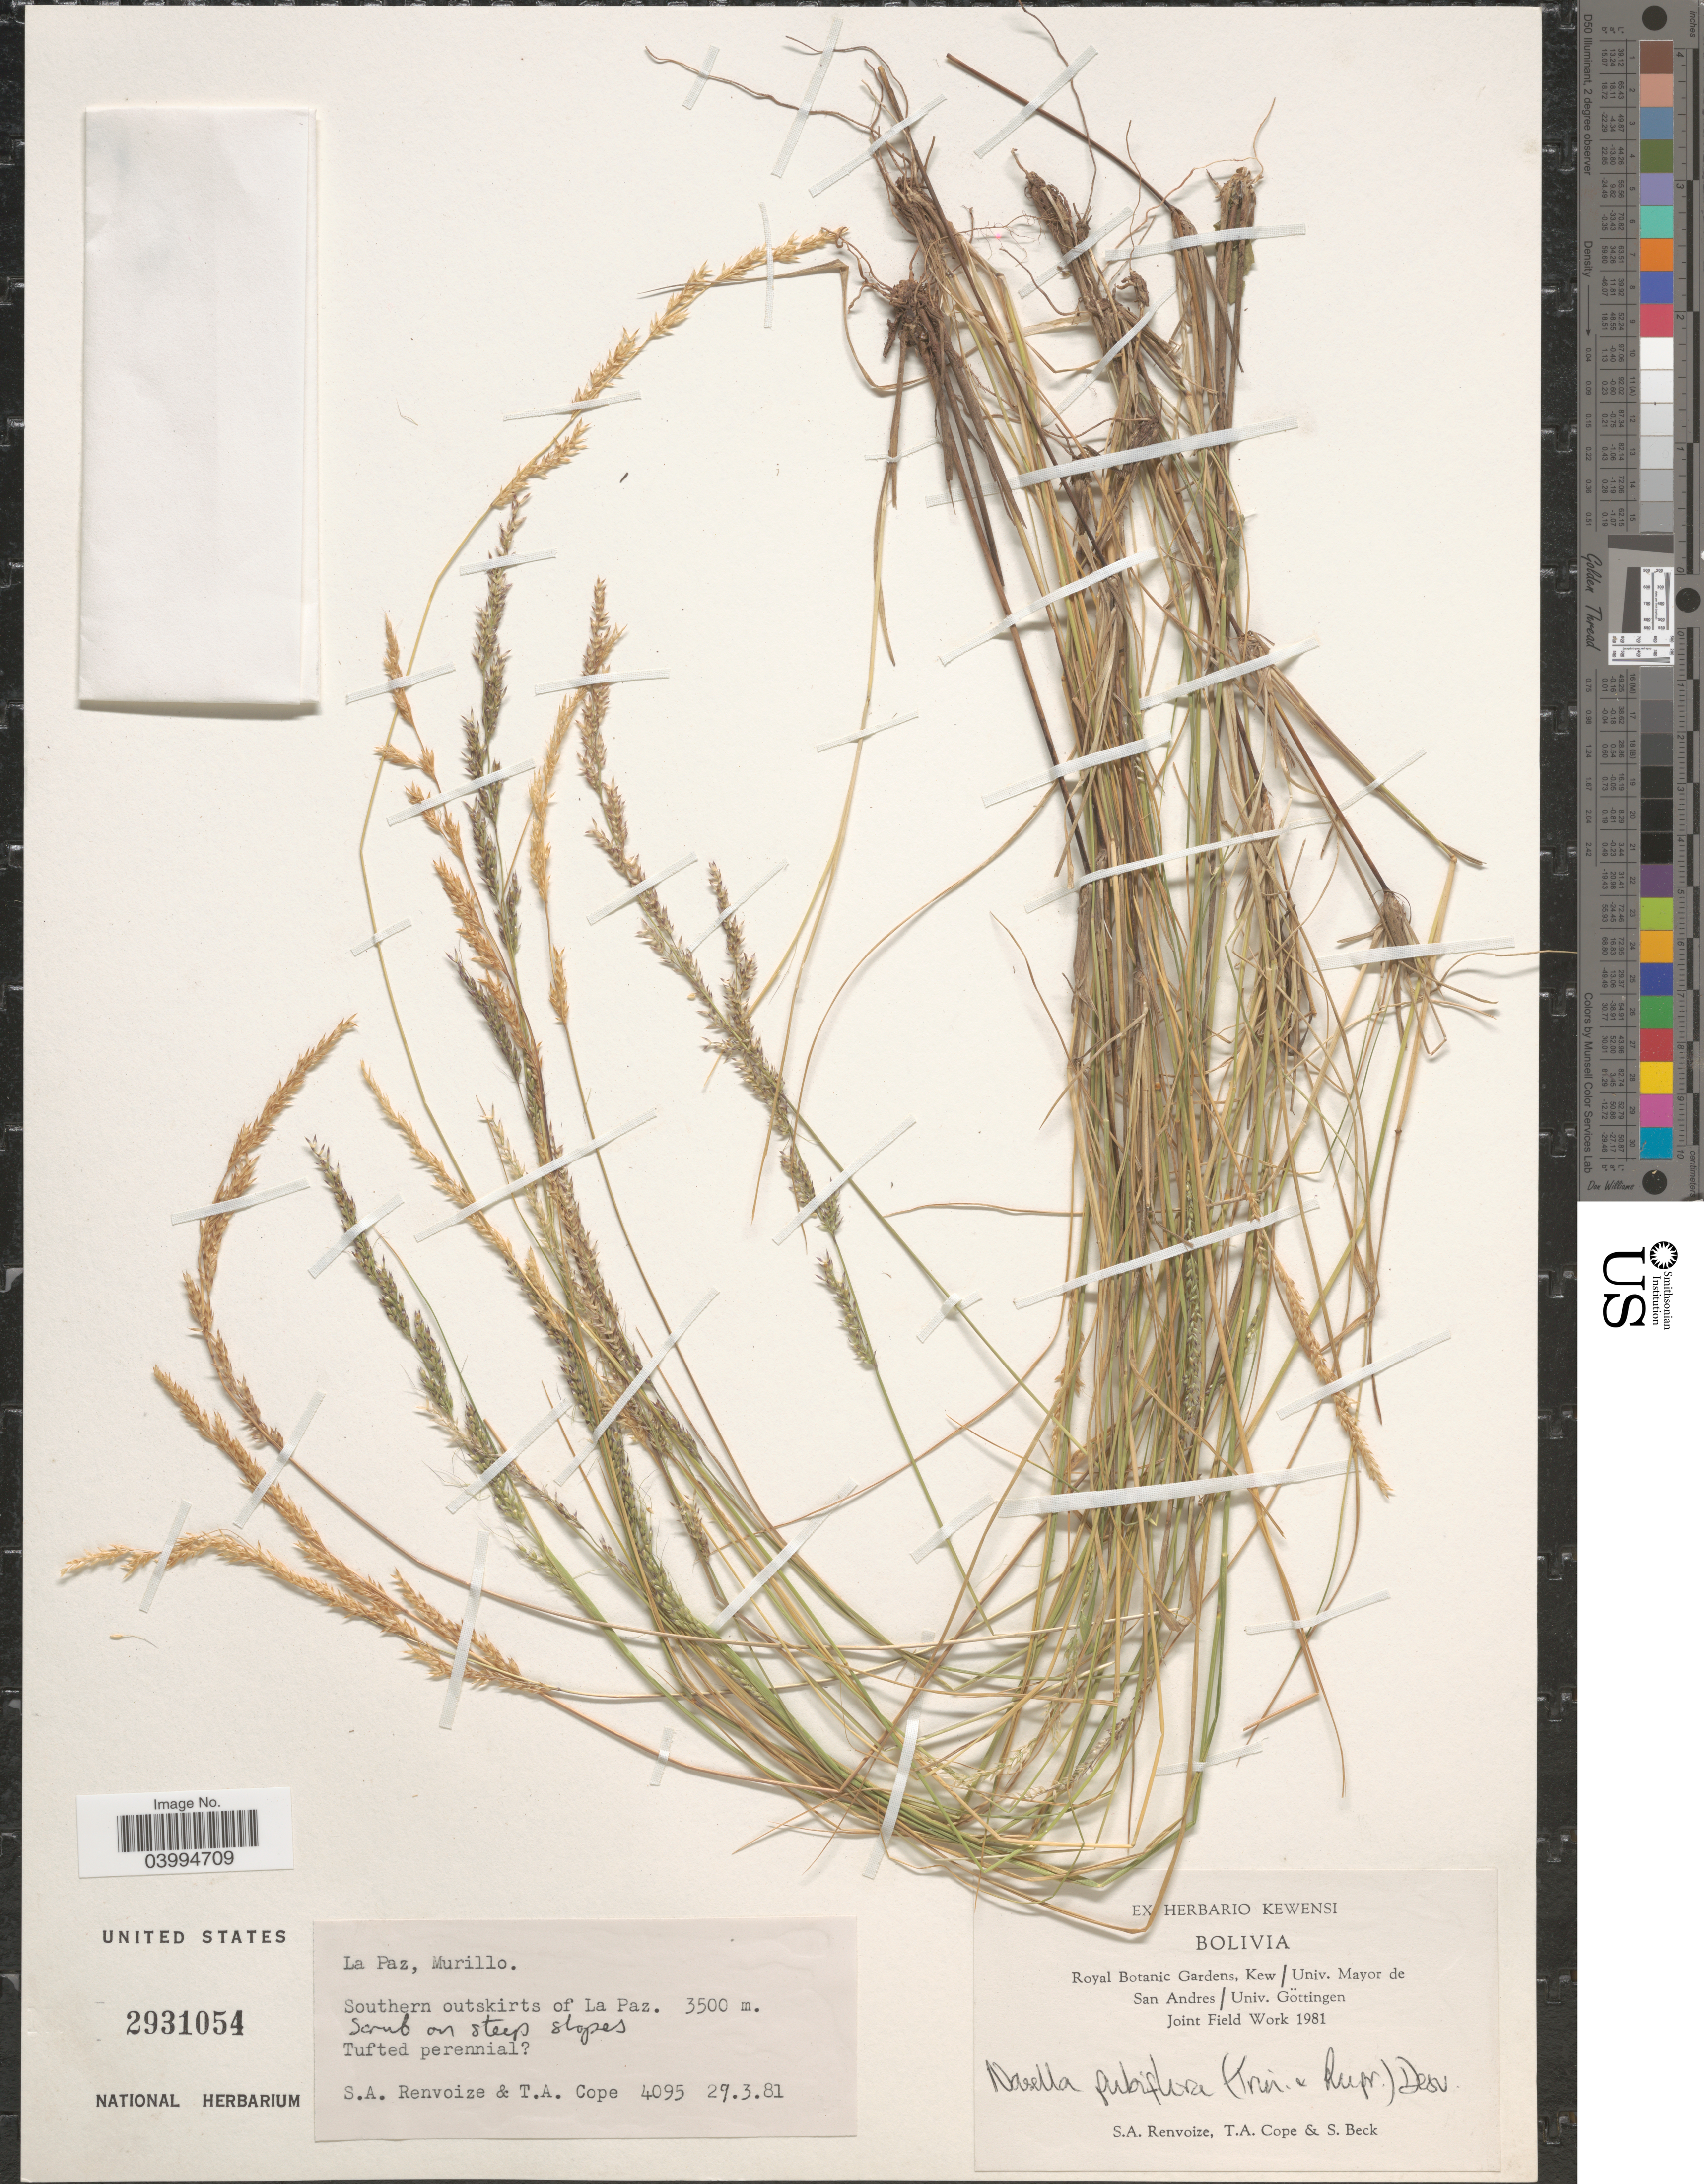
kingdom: Plantae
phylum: Tracheophyta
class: Liliopsida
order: Poales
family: Poaceae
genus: Nassella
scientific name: Nassella pubiflora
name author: (Trin. & Rupr.) É. Desv.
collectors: S. A. Renvoize, T. A. Cope & S. G. Beck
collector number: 4095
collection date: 1981-03-29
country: Bolivia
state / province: La Paz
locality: Murillo. Southern outskirts of La Paz.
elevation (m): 3500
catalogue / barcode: US 2931054